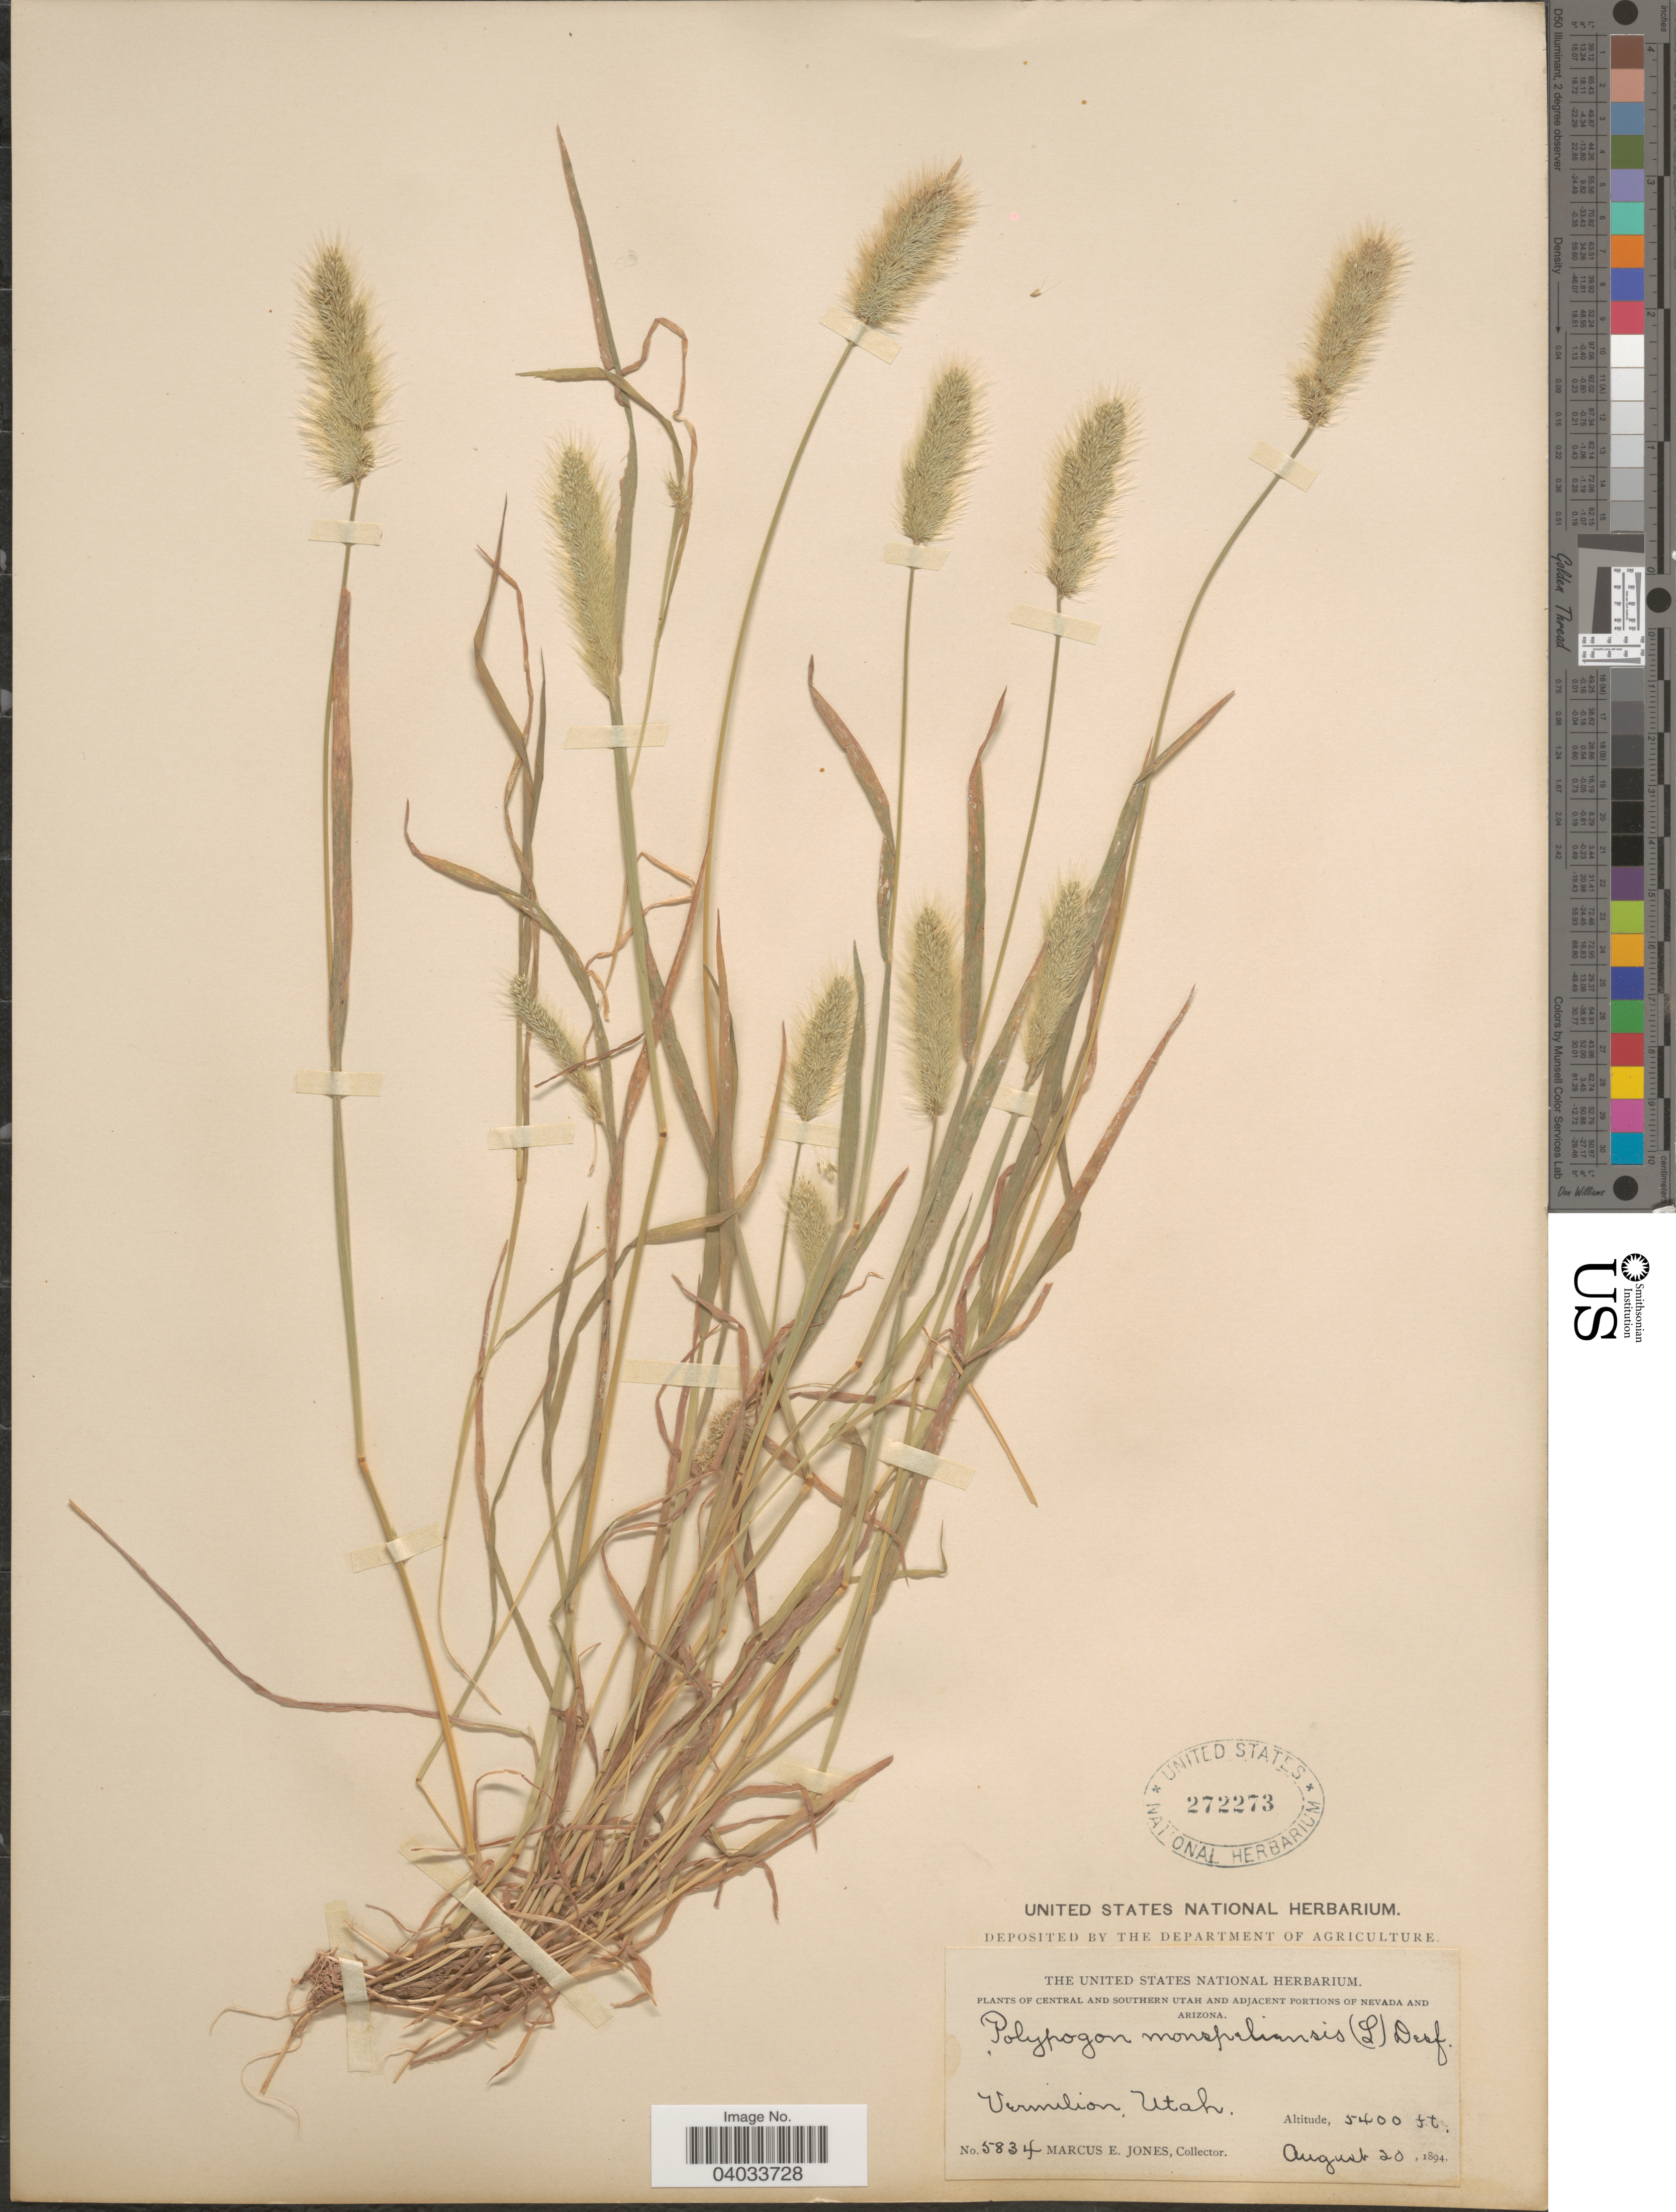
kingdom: Plantae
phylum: Tracheophyta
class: Liliopsida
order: Poales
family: Poaceae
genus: Polypogon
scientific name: Polypogon monspeliensis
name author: (L.) Desf.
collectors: M. E. Jones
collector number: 5834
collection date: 1894-08-20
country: United States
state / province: Utah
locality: Central and Southern Utah. Vermilion.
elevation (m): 1646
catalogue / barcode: US 272273